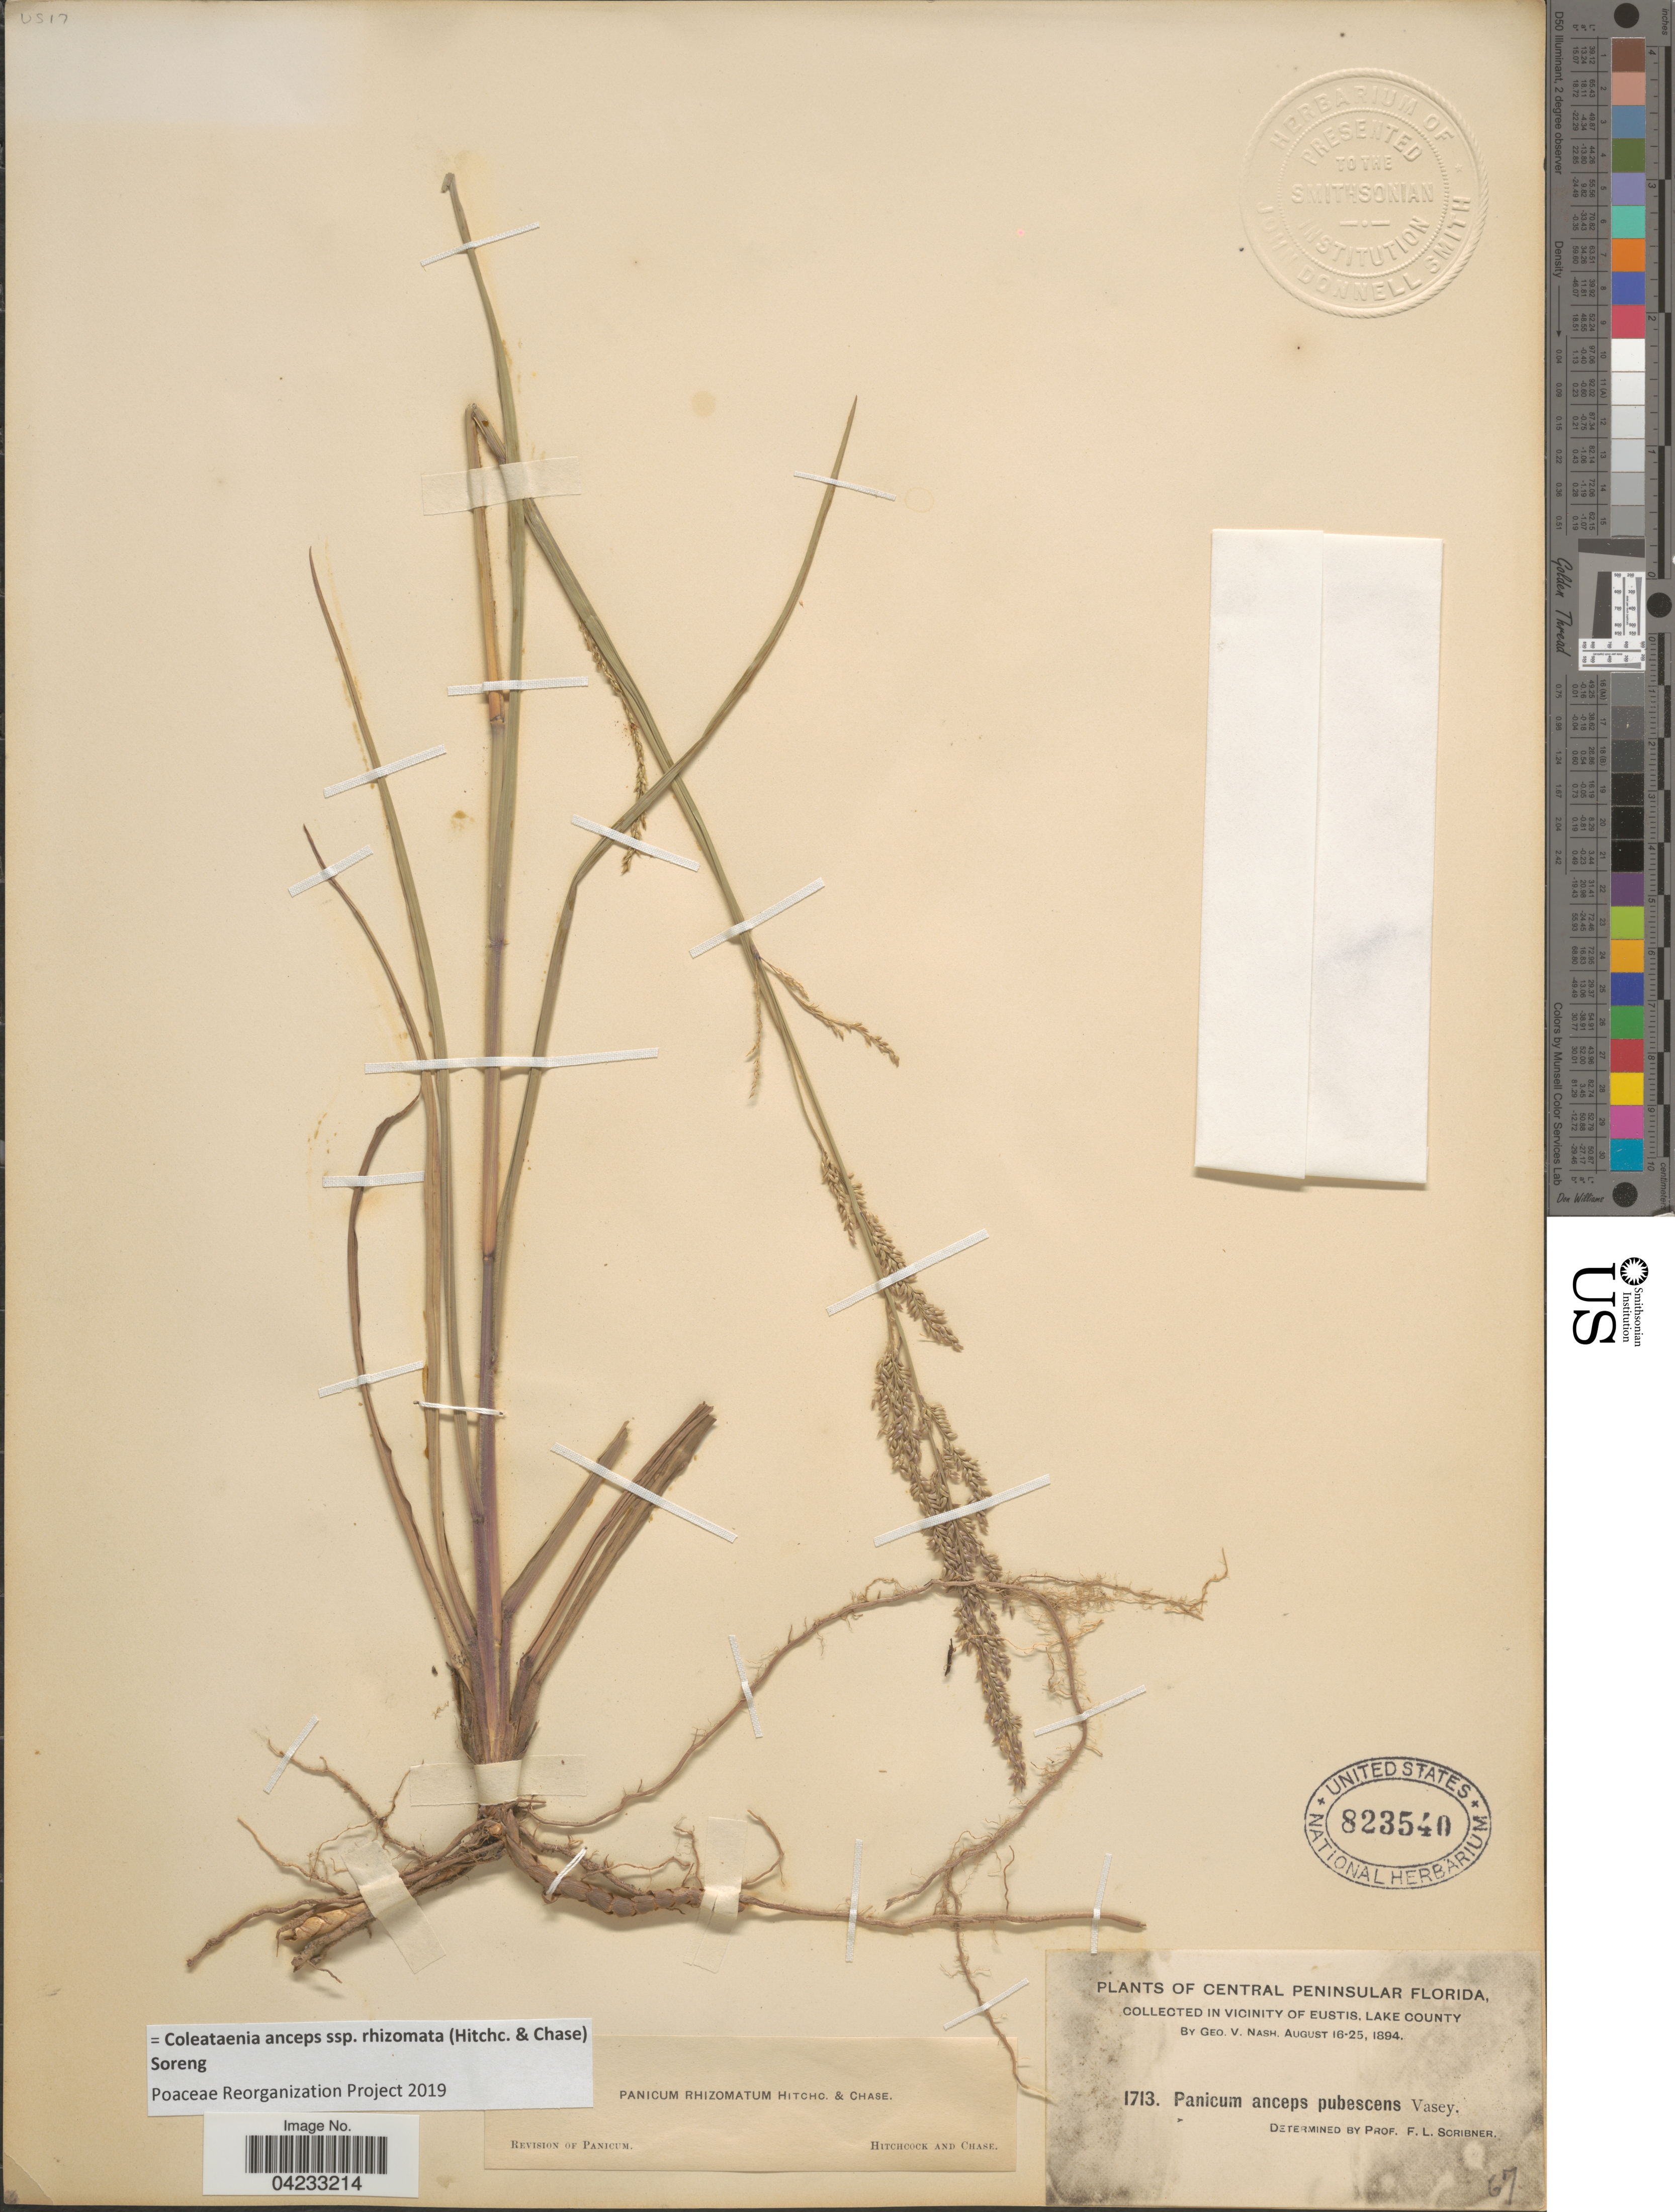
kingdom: Plantae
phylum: Tracheophyta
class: Liliopsida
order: Poales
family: Poaceae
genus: Coleataenia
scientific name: Coleataenia anceps subsp. rhizomata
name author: (Hitchc. & Chase) Soreng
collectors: G. V. Nash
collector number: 1713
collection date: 1894-08-16/1894-08-25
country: United States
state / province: Florida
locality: Central Peninsular Florida. In vicinity of Eustis, Lake County.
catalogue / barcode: US 823540